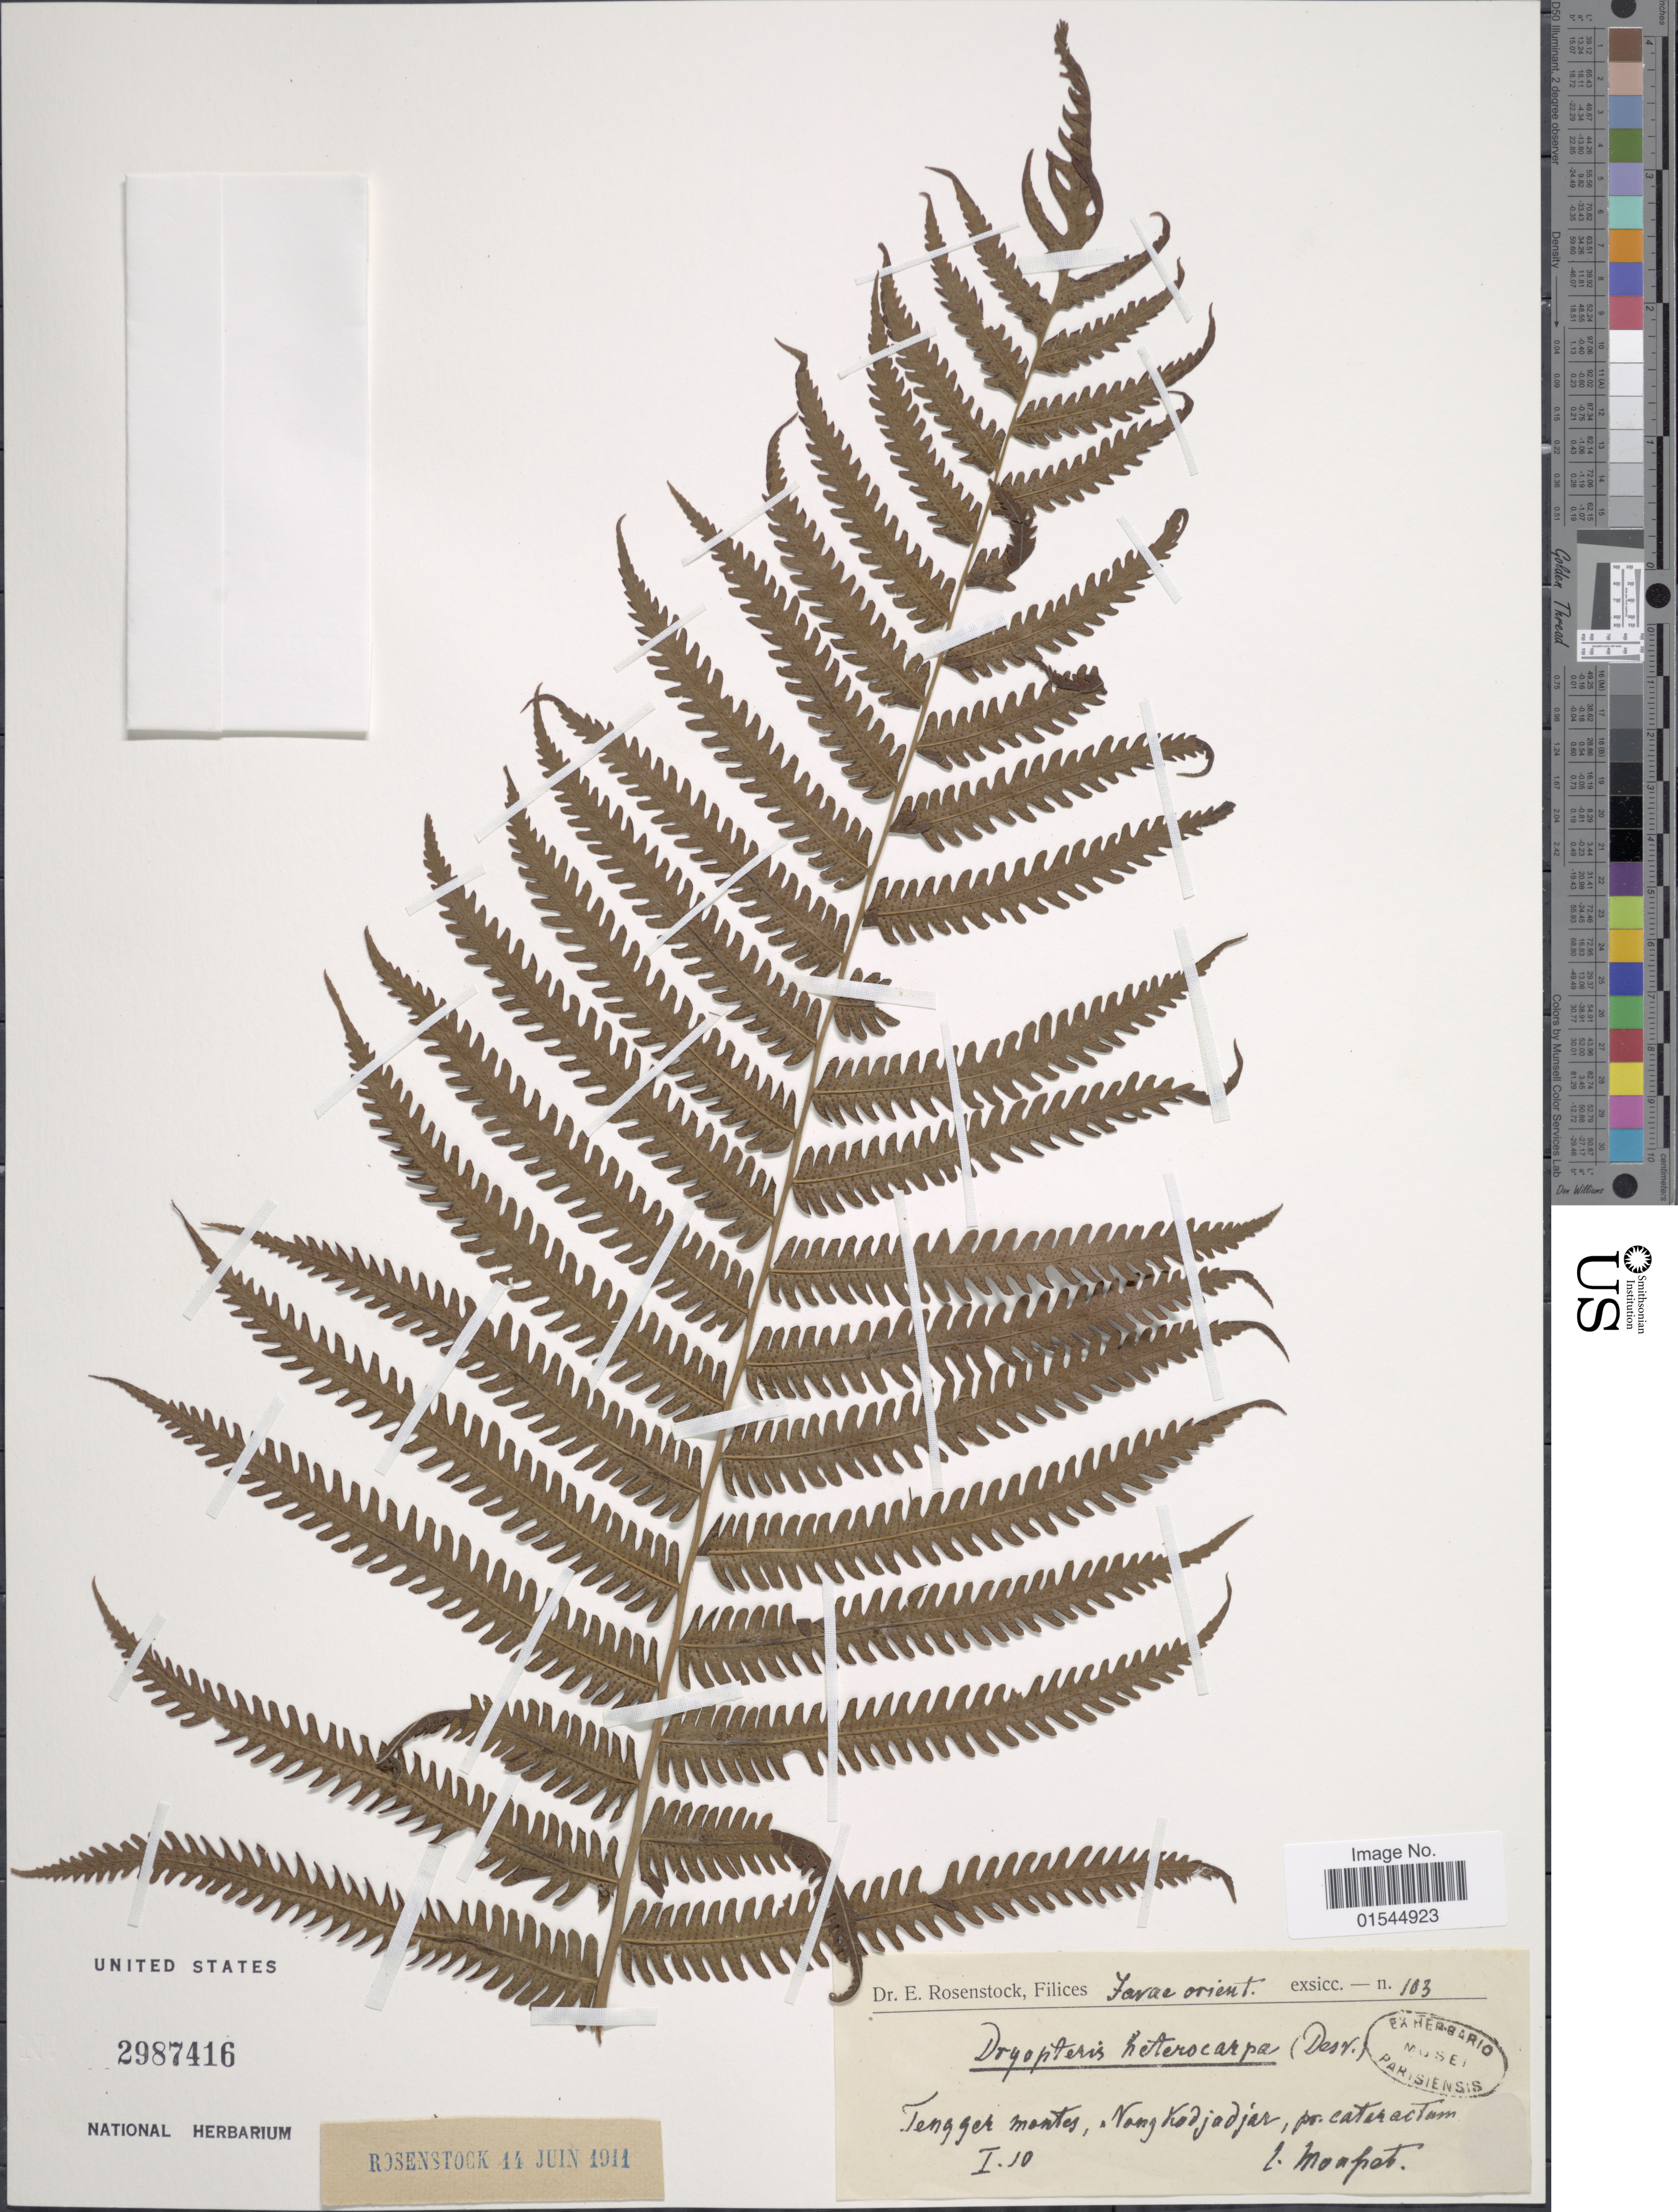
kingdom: Plantae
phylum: Tracheophyta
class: Polypodiopsida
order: Polypodiales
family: Thelypteridaceae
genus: Sphaerostephanos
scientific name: Sphaerostephanos heterocarpus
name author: (Blume) Holttum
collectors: Mousset, --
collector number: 103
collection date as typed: Transcribed d/m/y: /1/10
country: Indonesia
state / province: Java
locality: Tengger montes, Nong Kodjadjar, pr. cataractum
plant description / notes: No precise locality correction needed.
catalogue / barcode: US 2987416